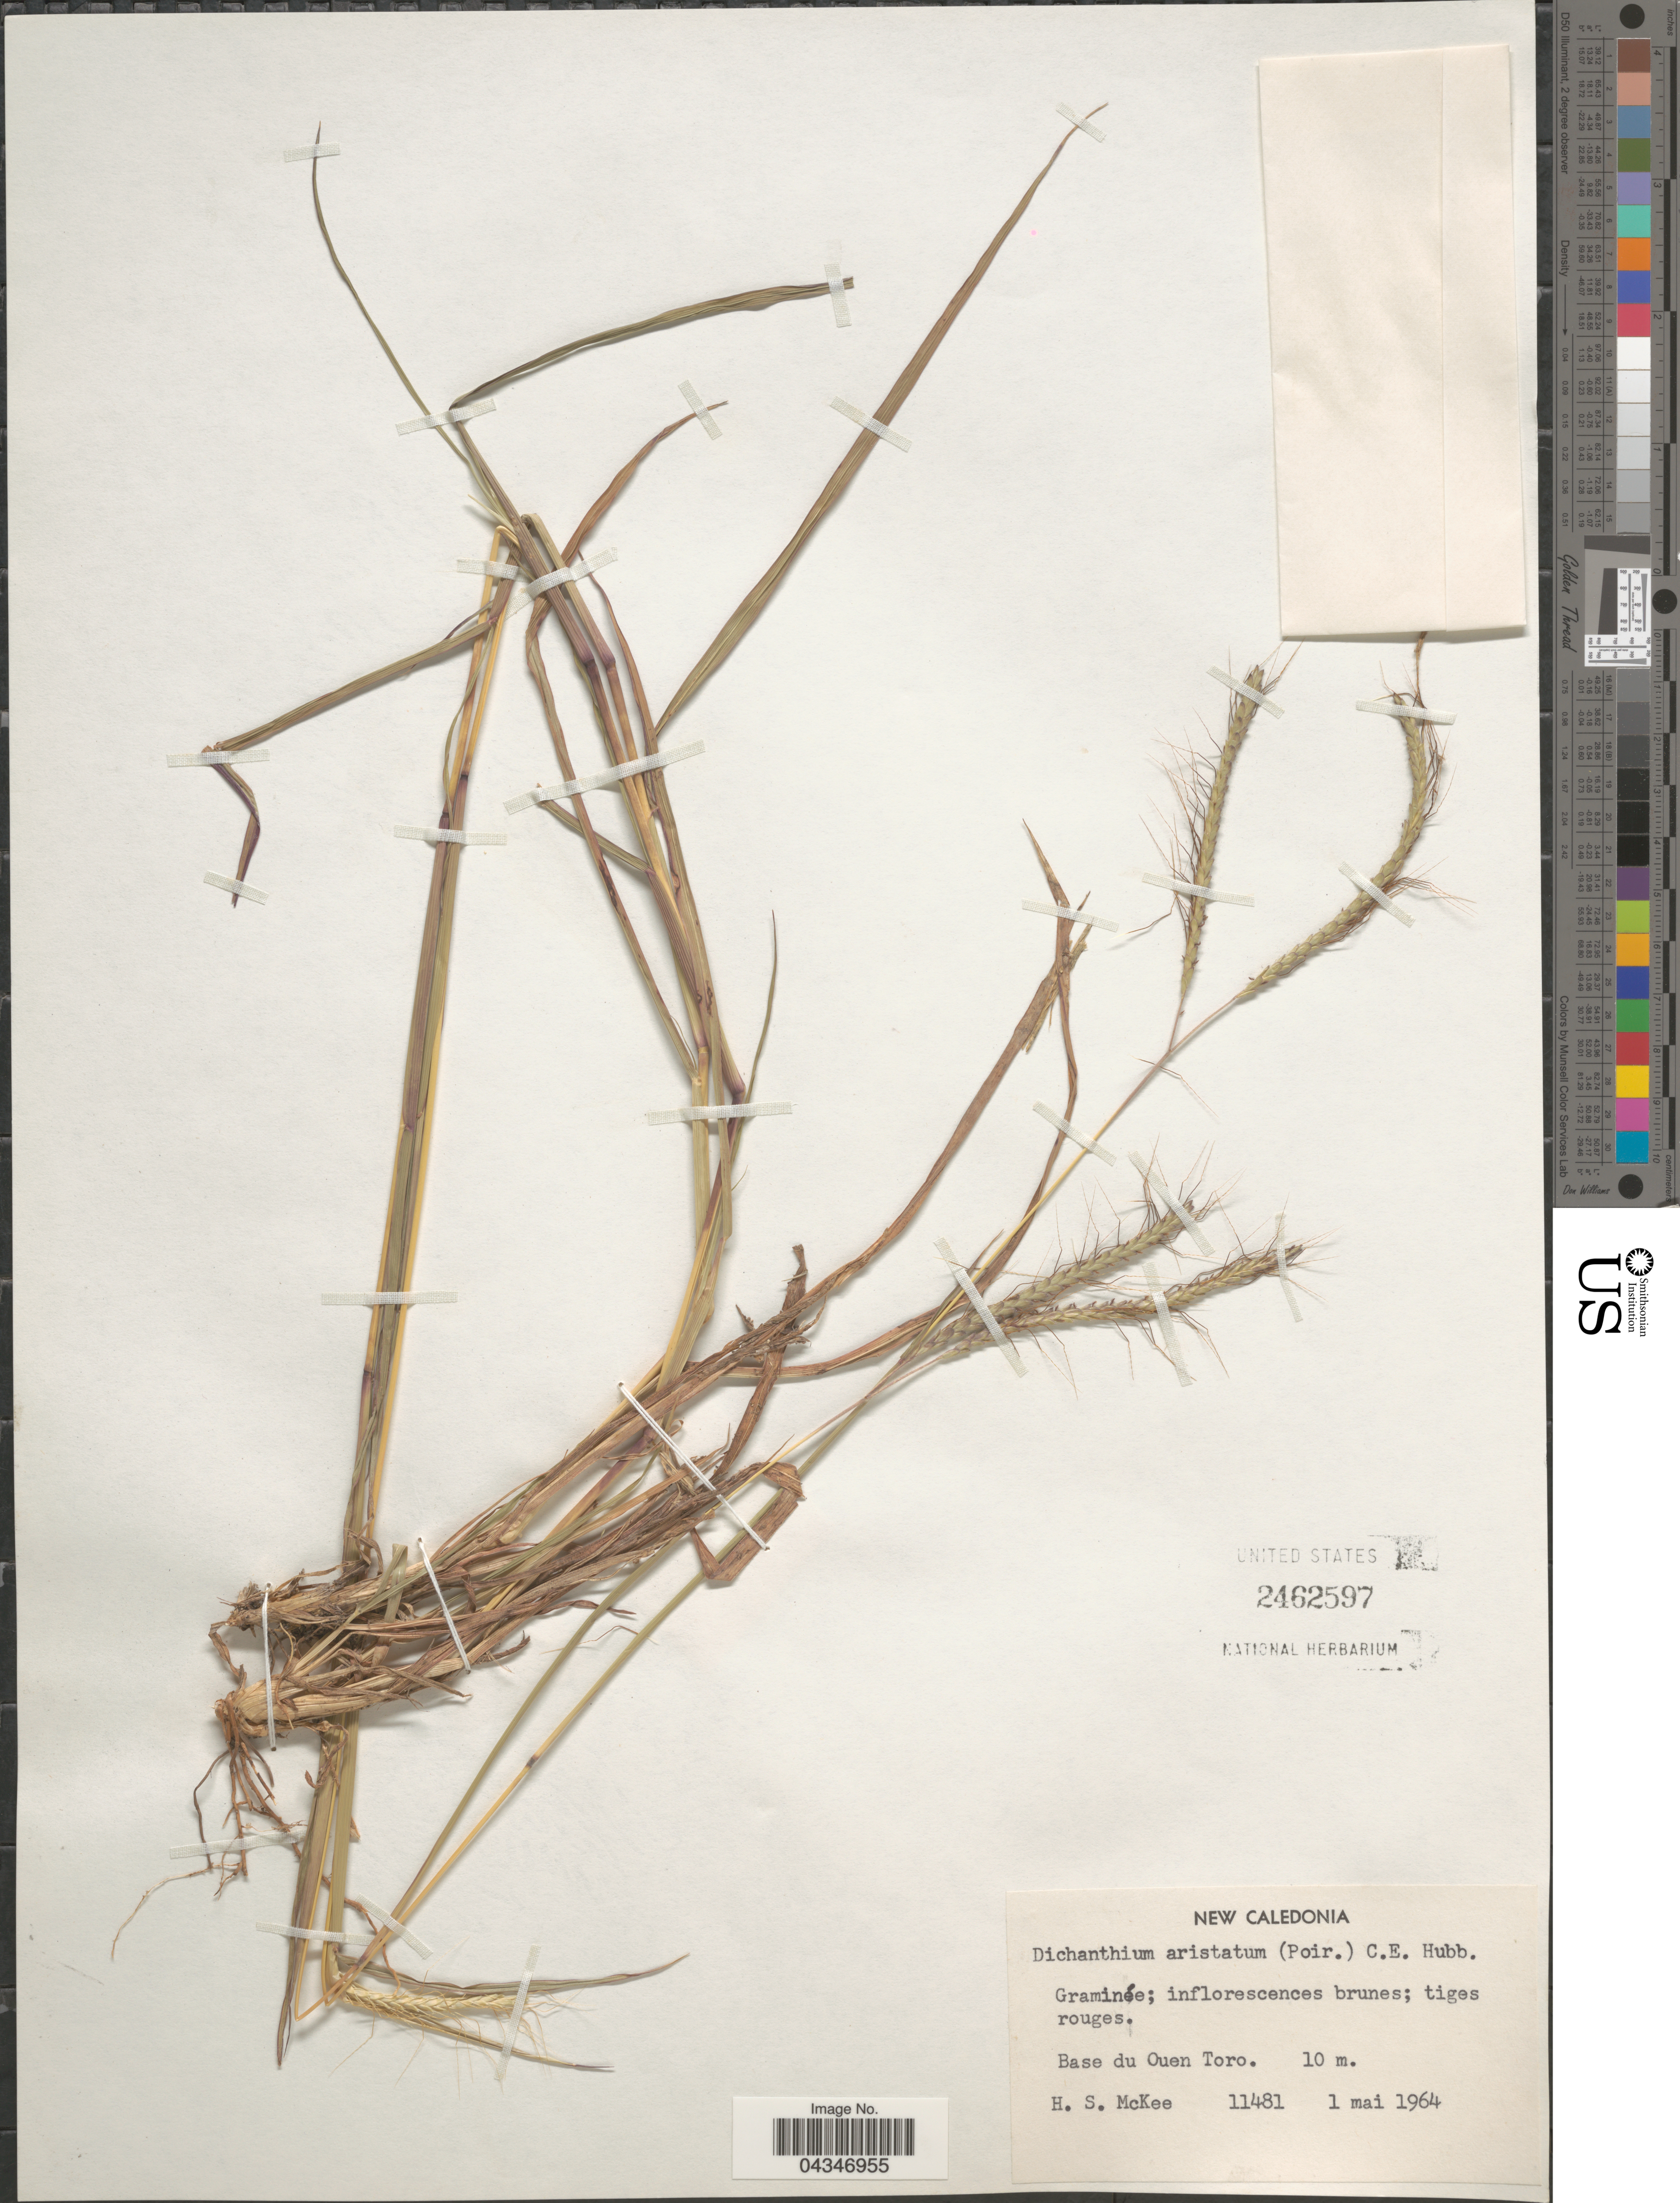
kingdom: Plantae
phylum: Tracheophyta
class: Liliopsida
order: Poales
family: Poaceae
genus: Andropogon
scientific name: Andropogon sp.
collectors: H. S. McKee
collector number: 11481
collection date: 1964-05-01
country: New Caledonia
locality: Base du Ouen Toro.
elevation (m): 10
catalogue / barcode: US 2462597